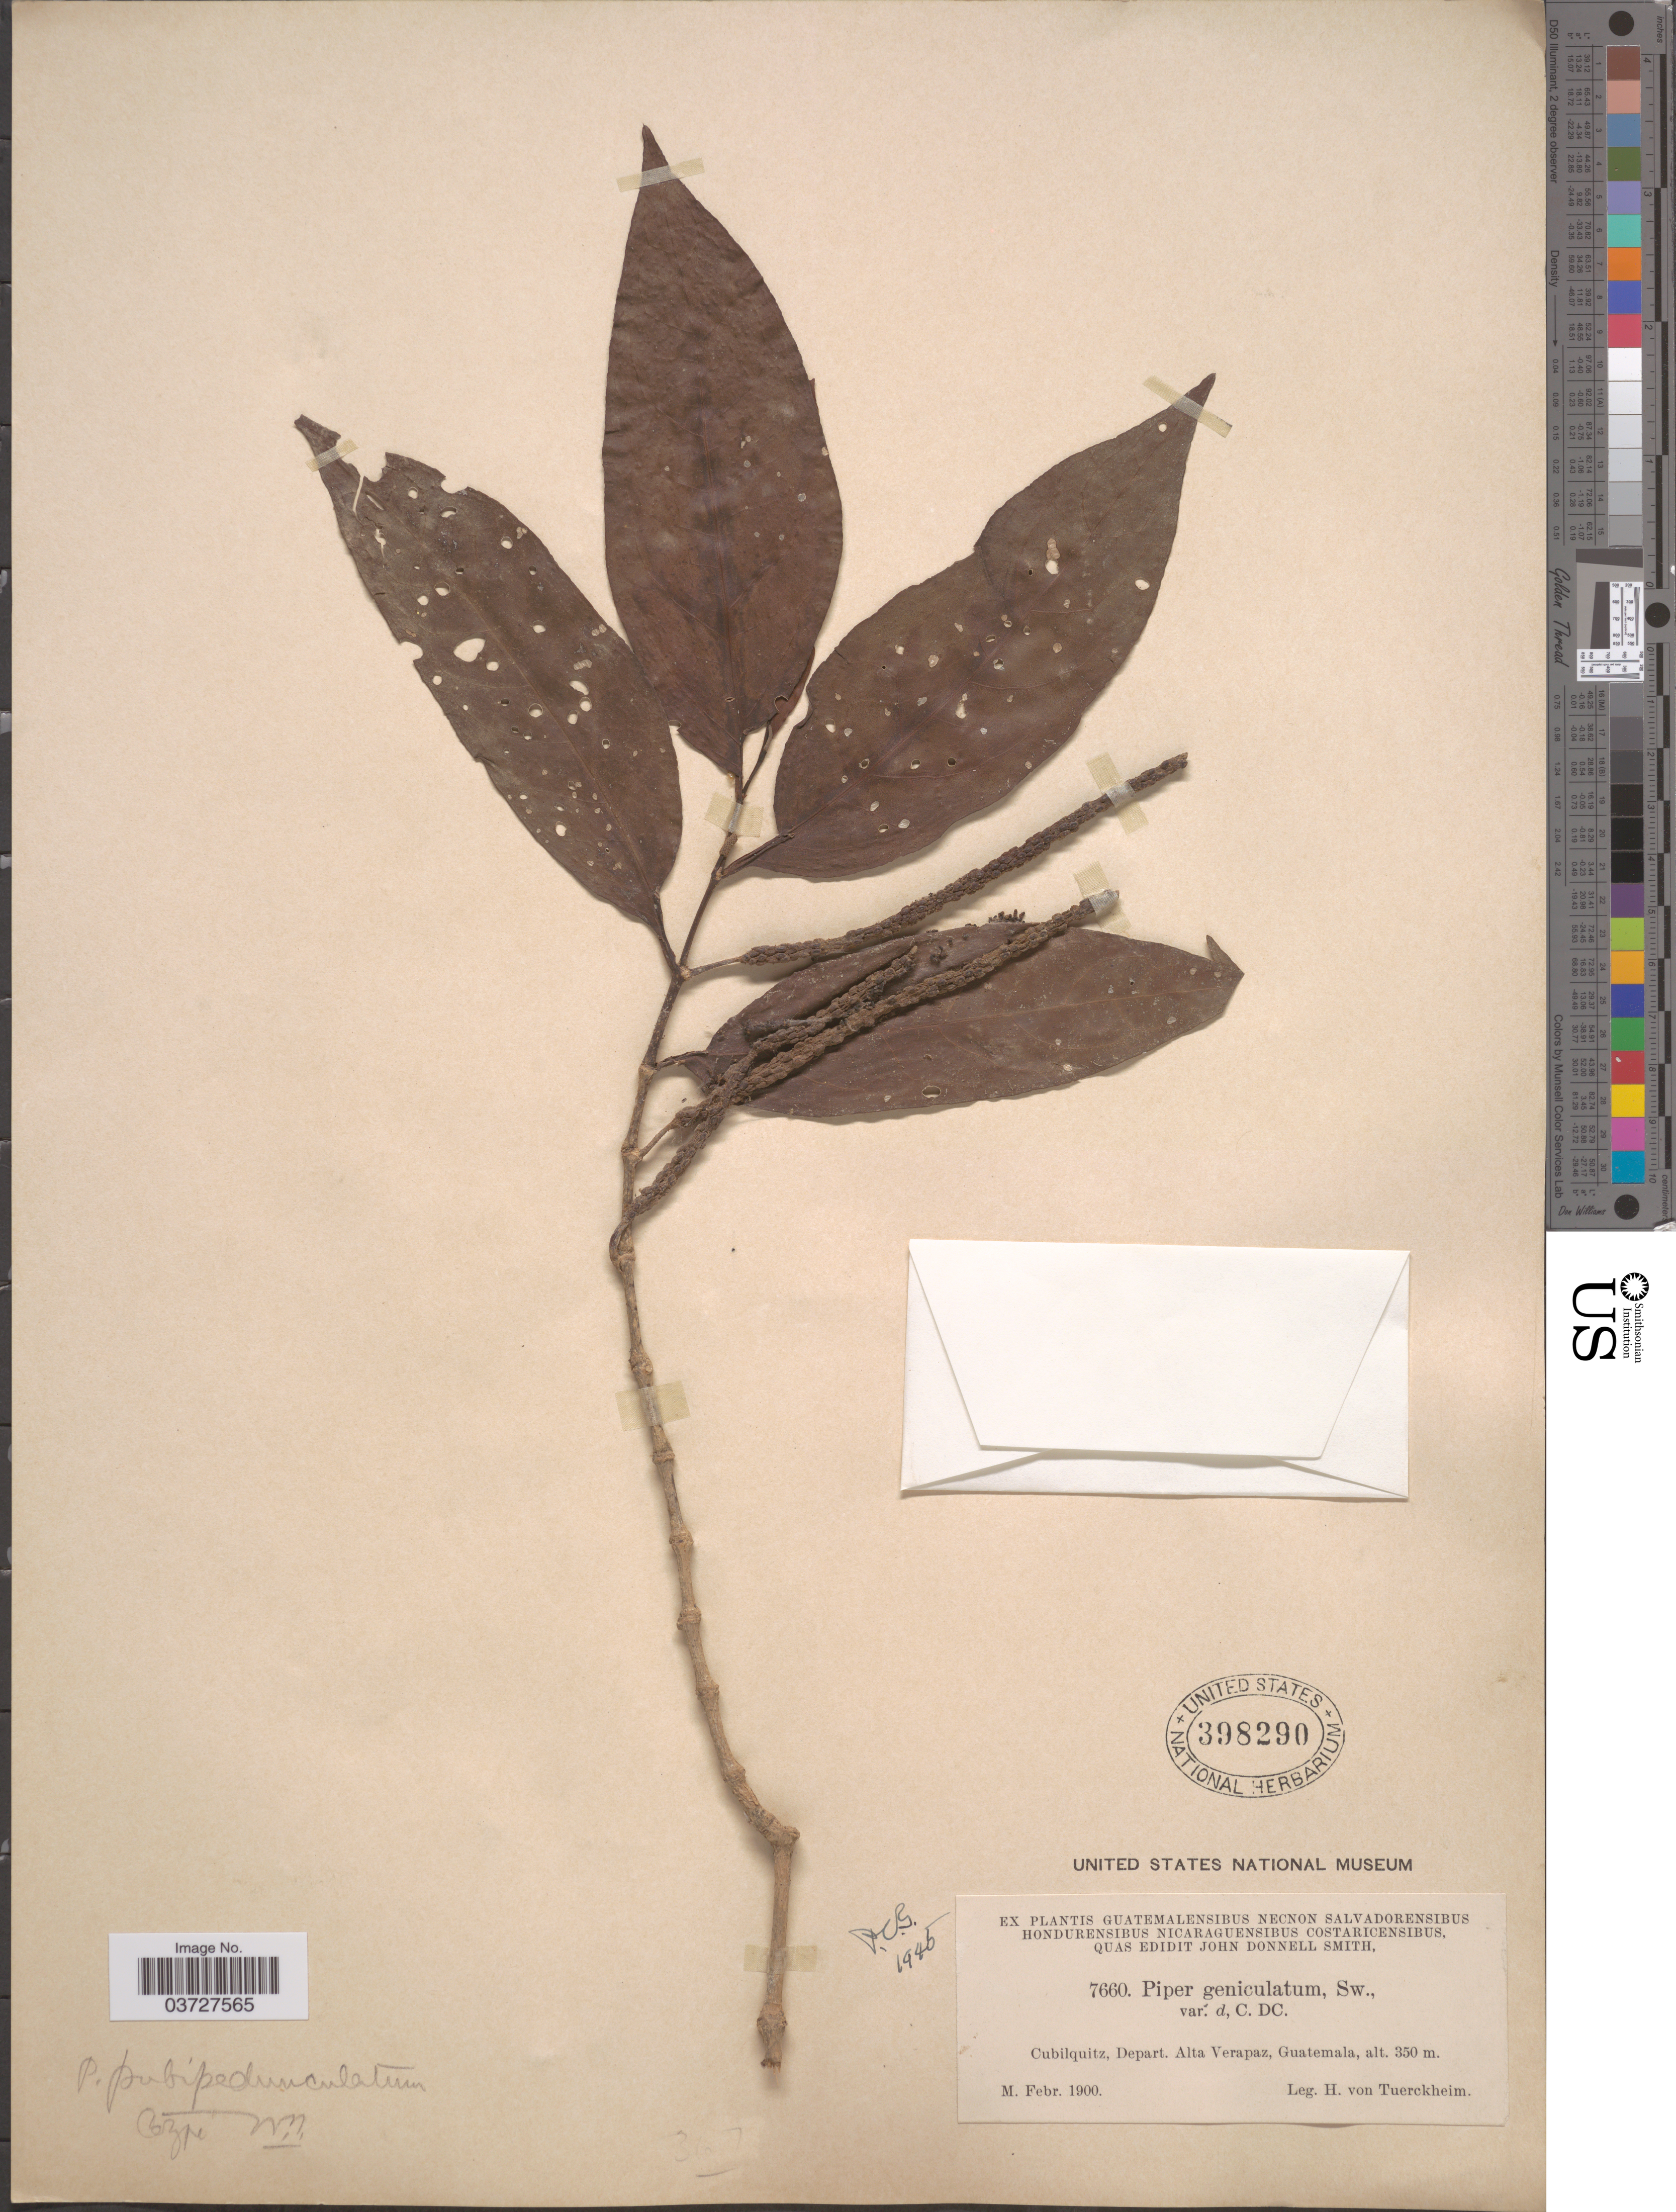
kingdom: Plantae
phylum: Tracheophyta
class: Magnoliopsida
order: Piperales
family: Piperaceae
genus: Piper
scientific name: Piper geniculatum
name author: Sw.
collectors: H. von Türckheim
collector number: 7660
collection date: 1900-02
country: Guatemala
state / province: Alta Verapaz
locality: Cubilquitz, Depart. Alta Verapaz.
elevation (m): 350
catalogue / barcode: US 398290